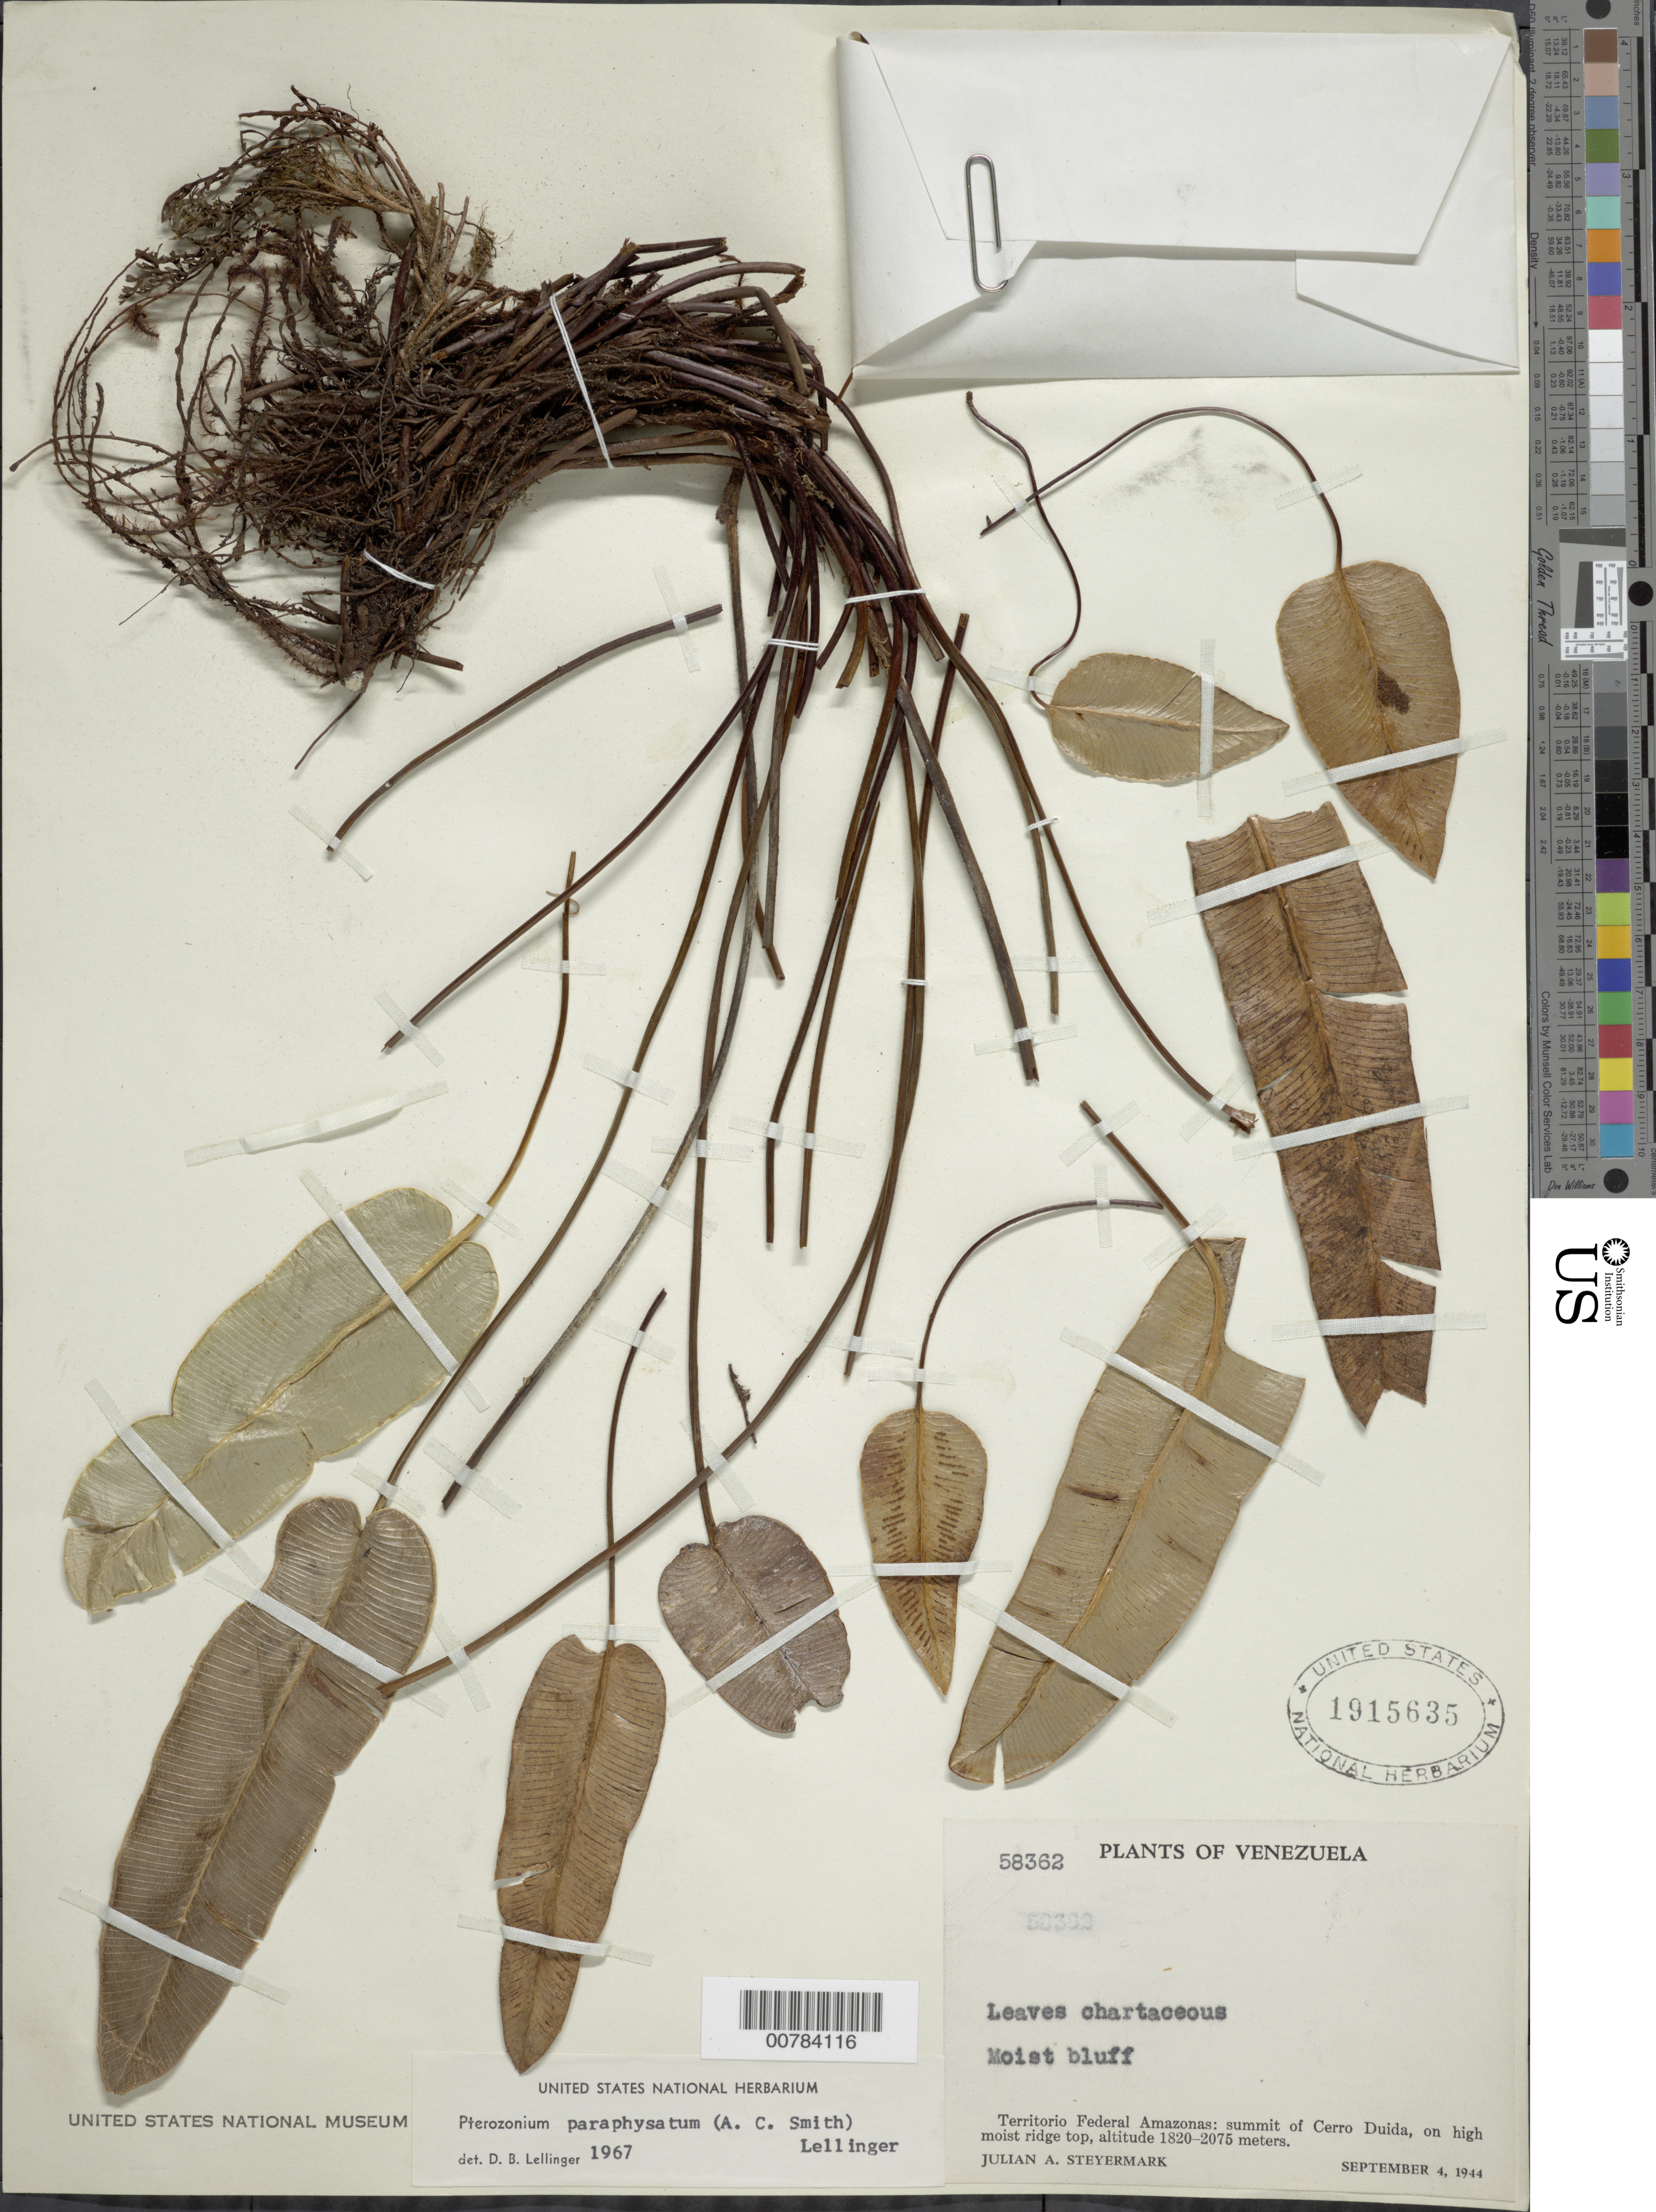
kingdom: Plantae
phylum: Tracheophyta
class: Polypodiopsida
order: Polypodiales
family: Pteridaceae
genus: Pterozonium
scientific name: Pterozonium paraphysatum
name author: (A.C. Sm.) Lellinger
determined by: Lellinger, David B., (BOT), Smithsonian Institution - National Museum of Natural History (UNITED STATES)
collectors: J. Steyermark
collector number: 58362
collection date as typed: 4-Sep-44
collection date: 1944-09-04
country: Venezuela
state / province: Amazonas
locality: Cerro Duida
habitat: Summit, on high moist ridge top, moist bluffs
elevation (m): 1820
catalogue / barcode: US 1915635